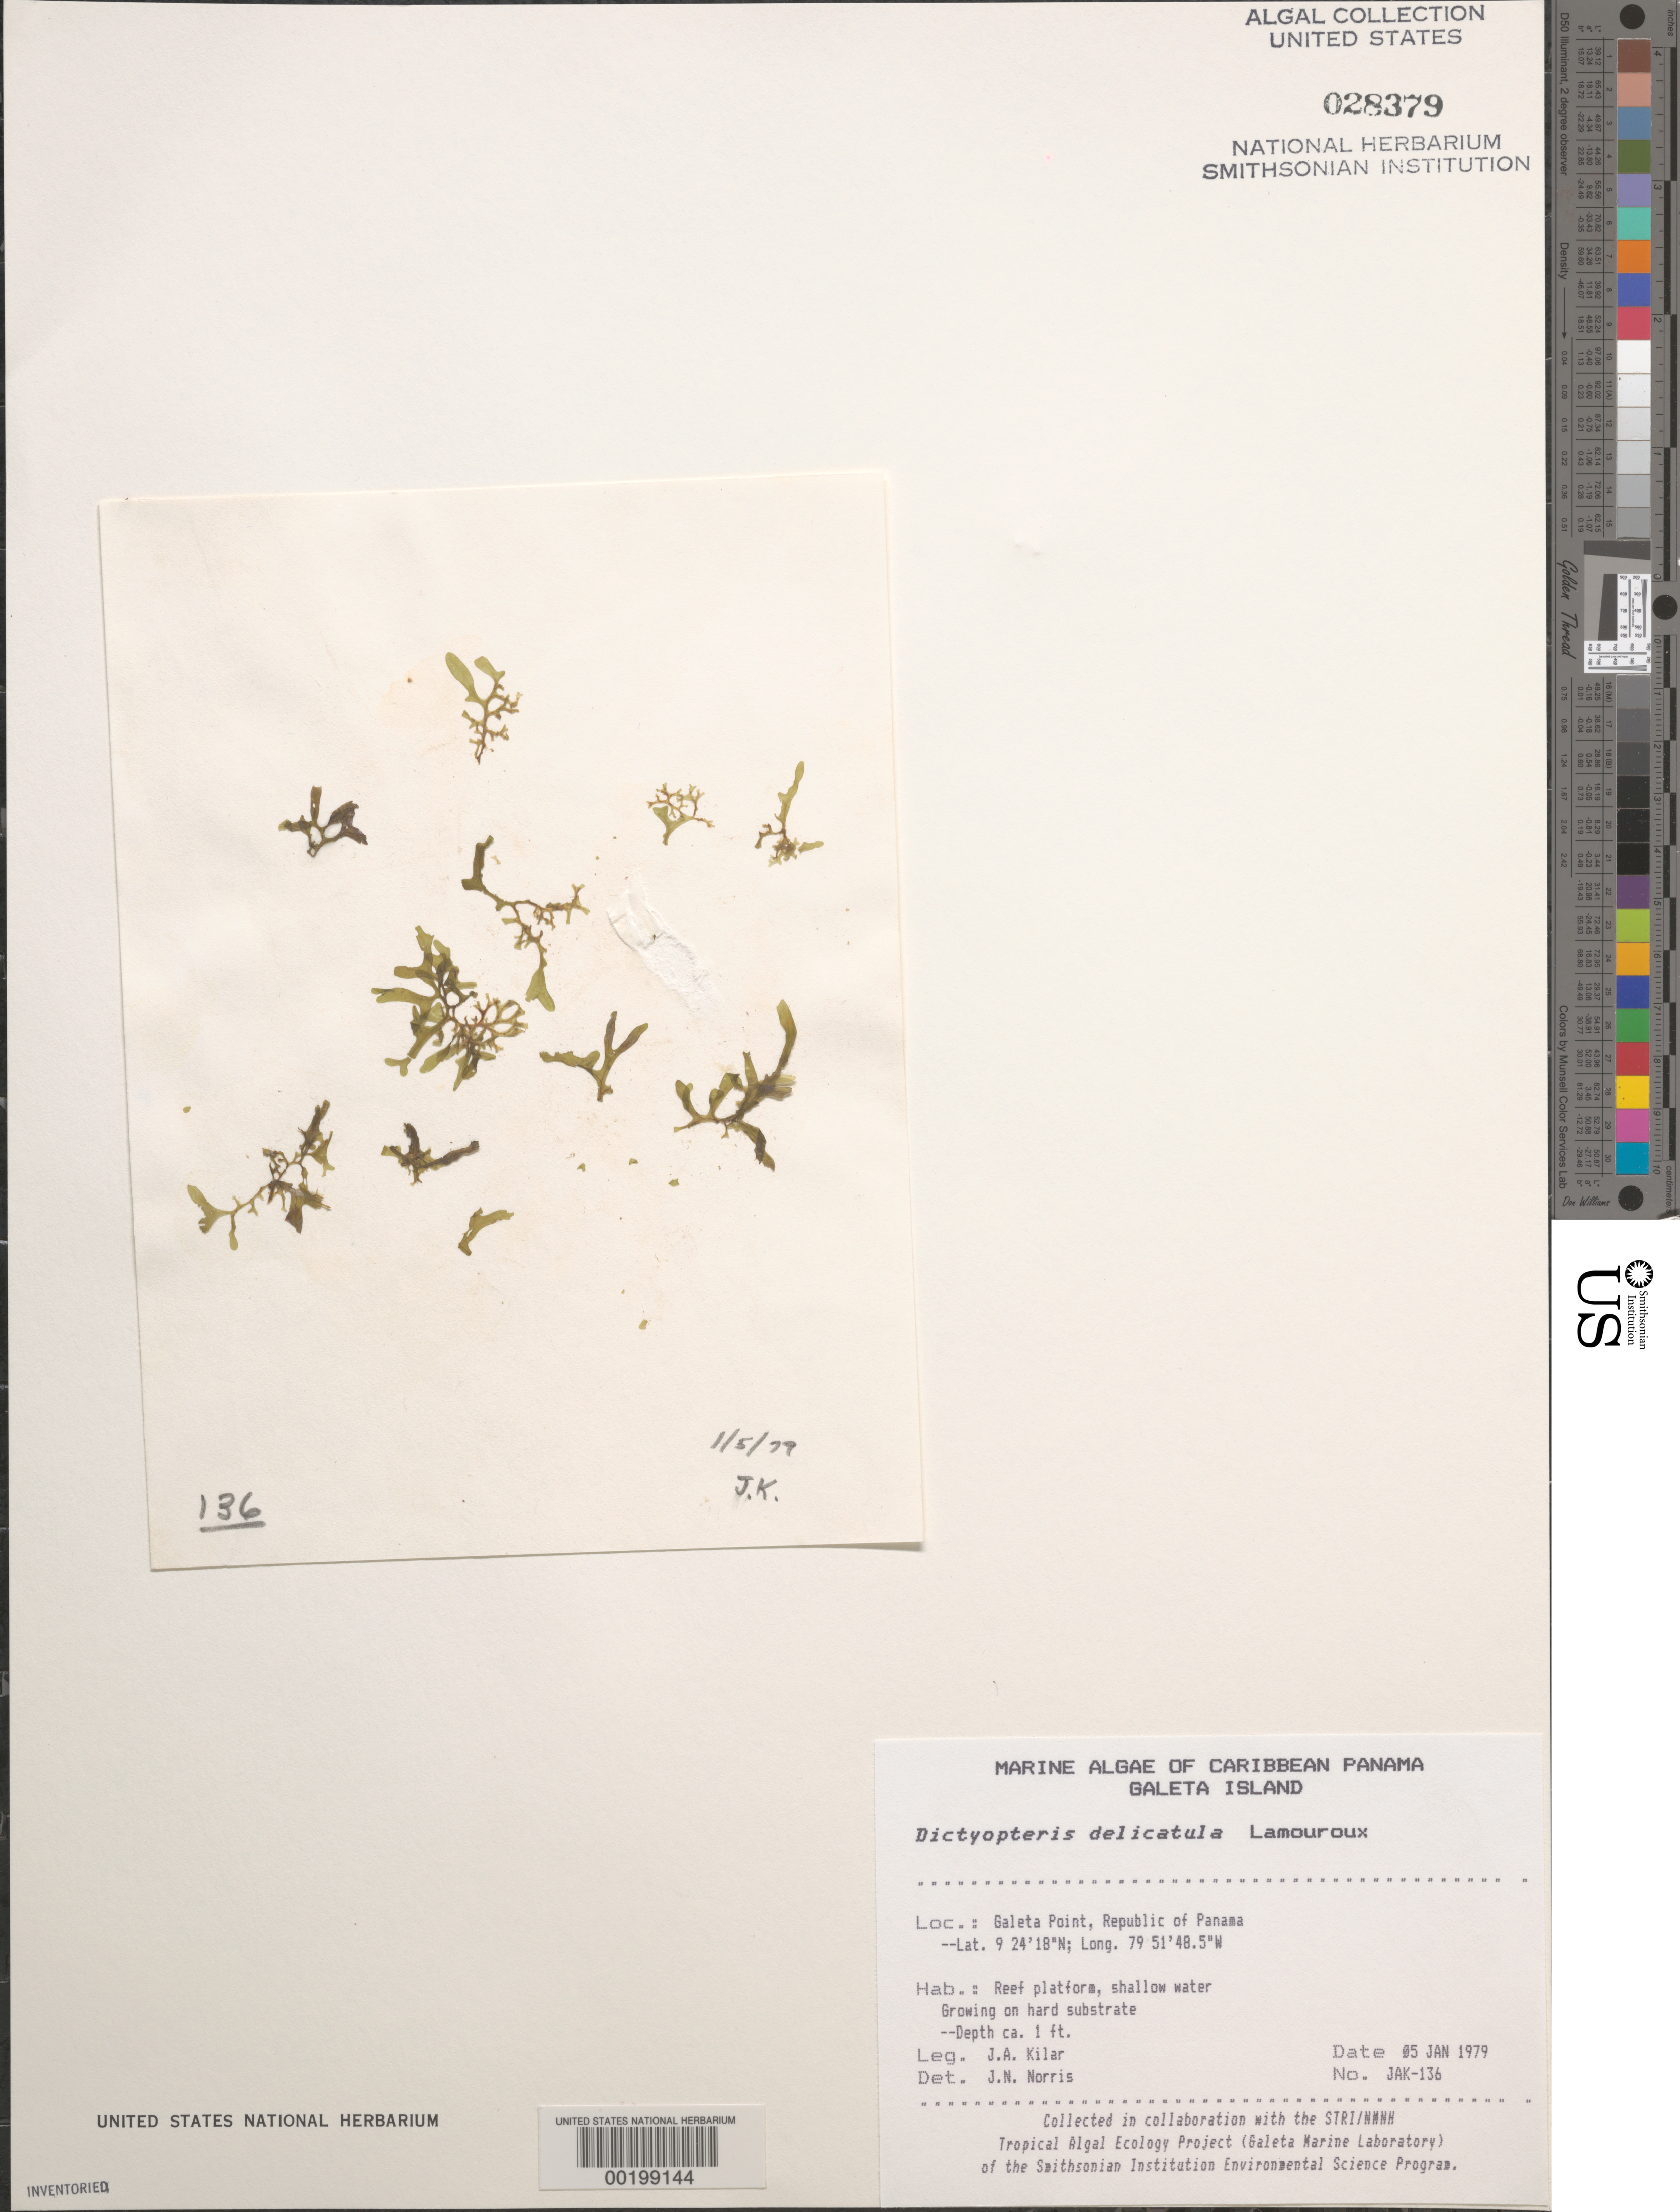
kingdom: Chromista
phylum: Ochrophyta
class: Phaeophyceae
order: Dictyotales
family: Dictyotaceae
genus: Dictyopteris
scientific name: Dictyopteris delicatula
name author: J.V.Lamouroux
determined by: Norris, James N.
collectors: J. A. Kilar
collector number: JAK-136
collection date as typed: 05 Jan 1979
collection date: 1979-01-05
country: Panama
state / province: Colón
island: Galeta Island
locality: Galeta Point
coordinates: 9 24' 18" N, 79 51' 48.5" W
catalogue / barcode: US 28379